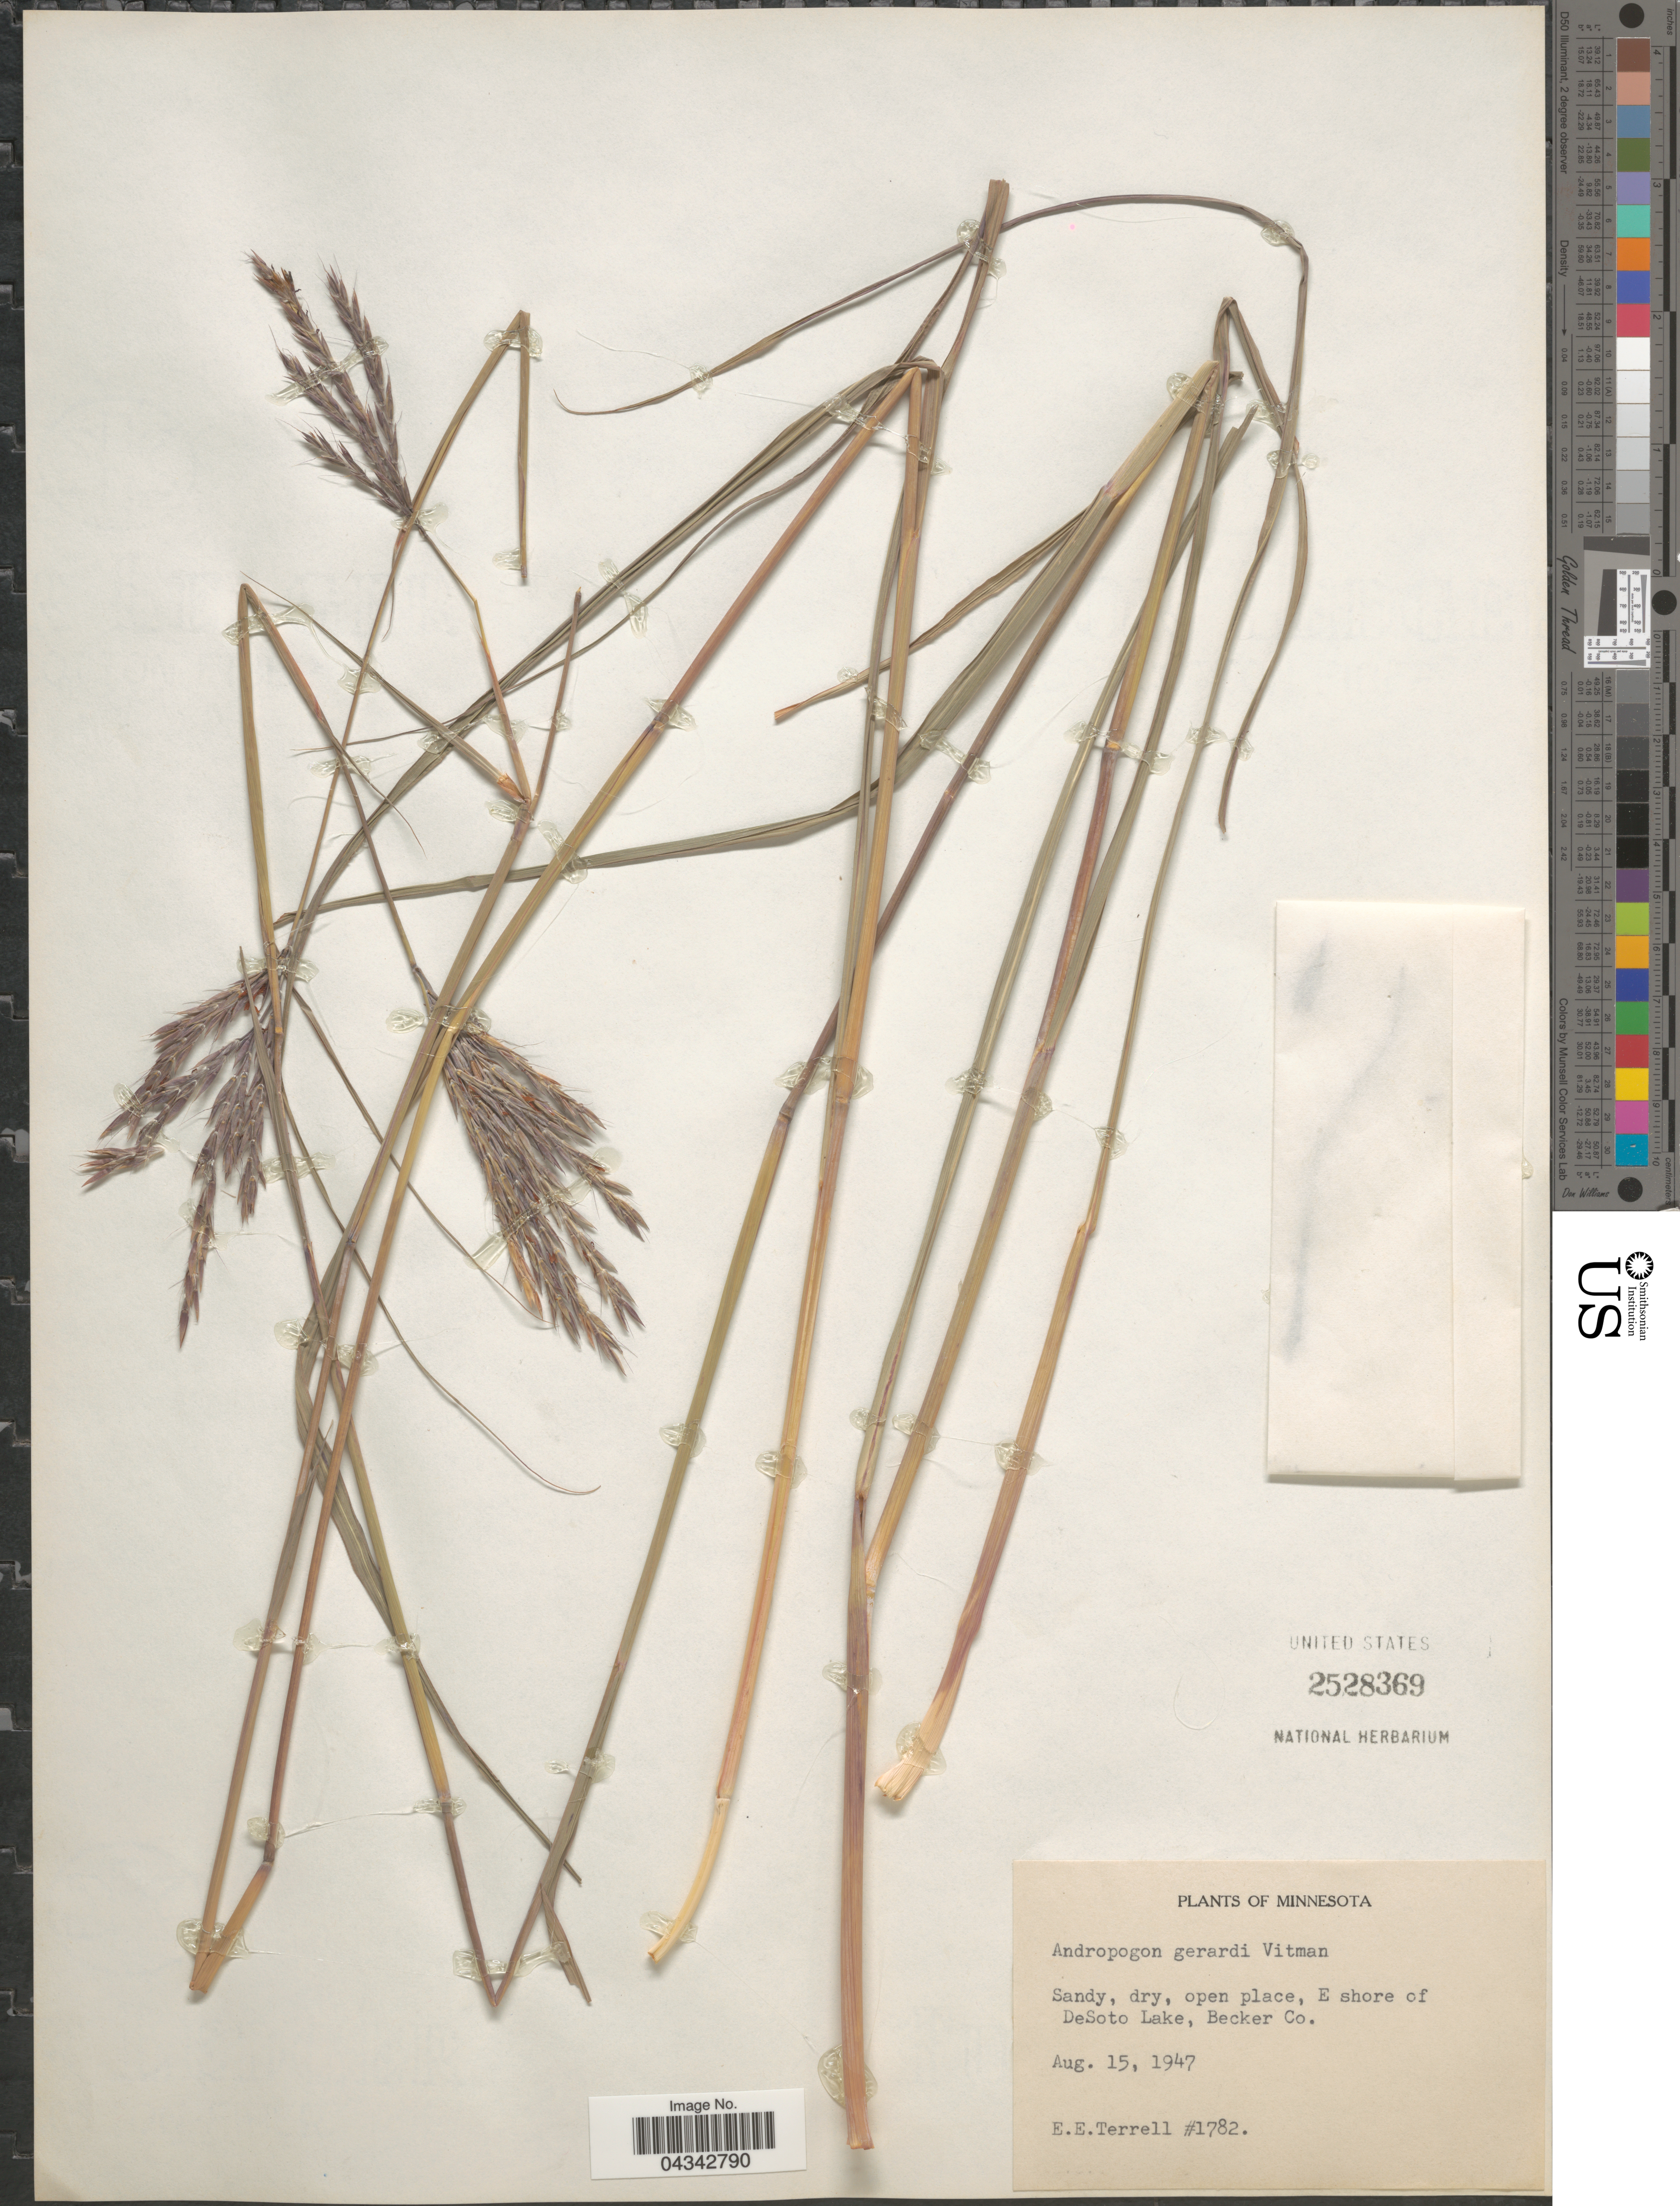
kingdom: Plantae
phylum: Tracheophyta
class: Liliopsida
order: Poales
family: Poaceae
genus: Andropogon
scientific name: Andropogon gerardii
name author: Vitman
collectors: E. E. Terrell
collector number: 1782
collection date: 1947-08-15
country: United States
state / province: Minnesota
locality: E shore of DeSoto Lake, Becker Co.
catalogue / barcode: US 2528369